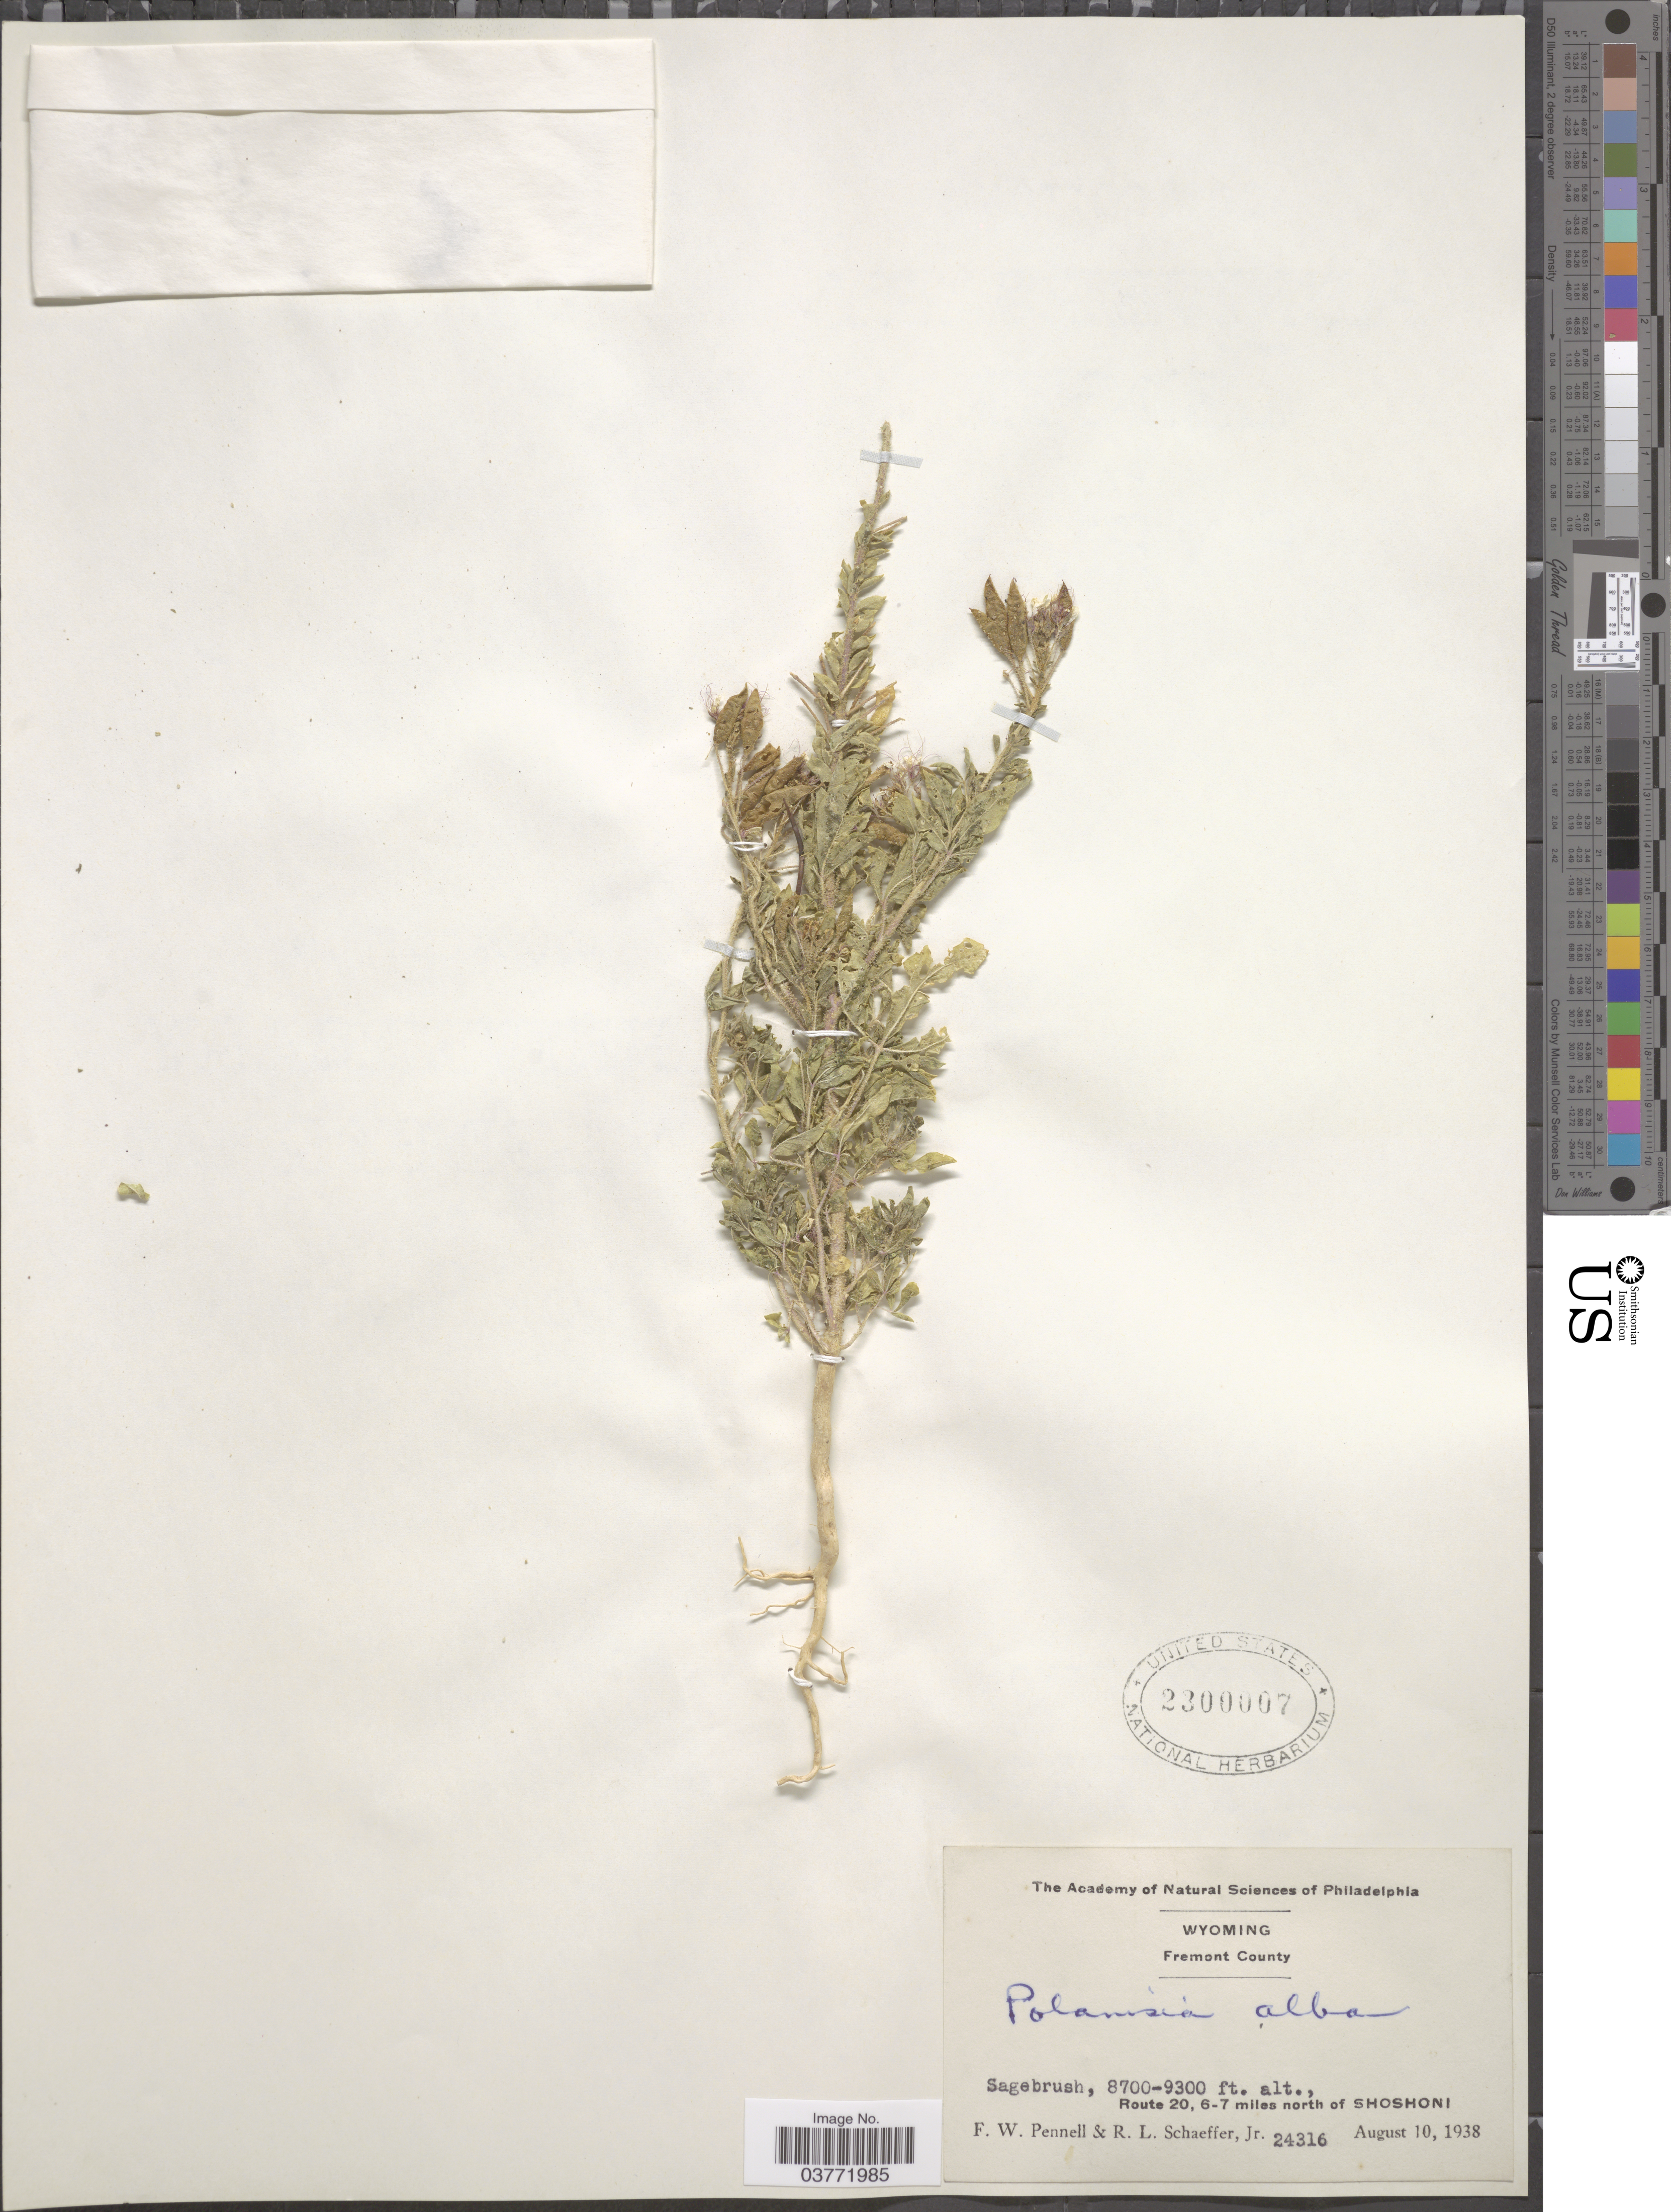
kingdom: Plantae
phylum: Tracheophyta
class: Magnoliopsida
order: Brassicales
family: Cleomaceae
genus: Polanisia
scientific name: Polanisia trachysperma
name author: Torr. & A. Gray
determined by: Strong, Mark T., (BOT), Smithsonian Institution - National Museum of Natural History (UNITED STATES)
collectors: F. W. Pennell & R. L. Schaeffer Jr.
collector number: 24316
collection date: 1938-08-10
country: United States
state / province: Wyoming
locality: Fremont County. Route 20, 6-7 miles north of Shoshoni.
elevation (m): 2652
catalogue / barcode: US 2300007